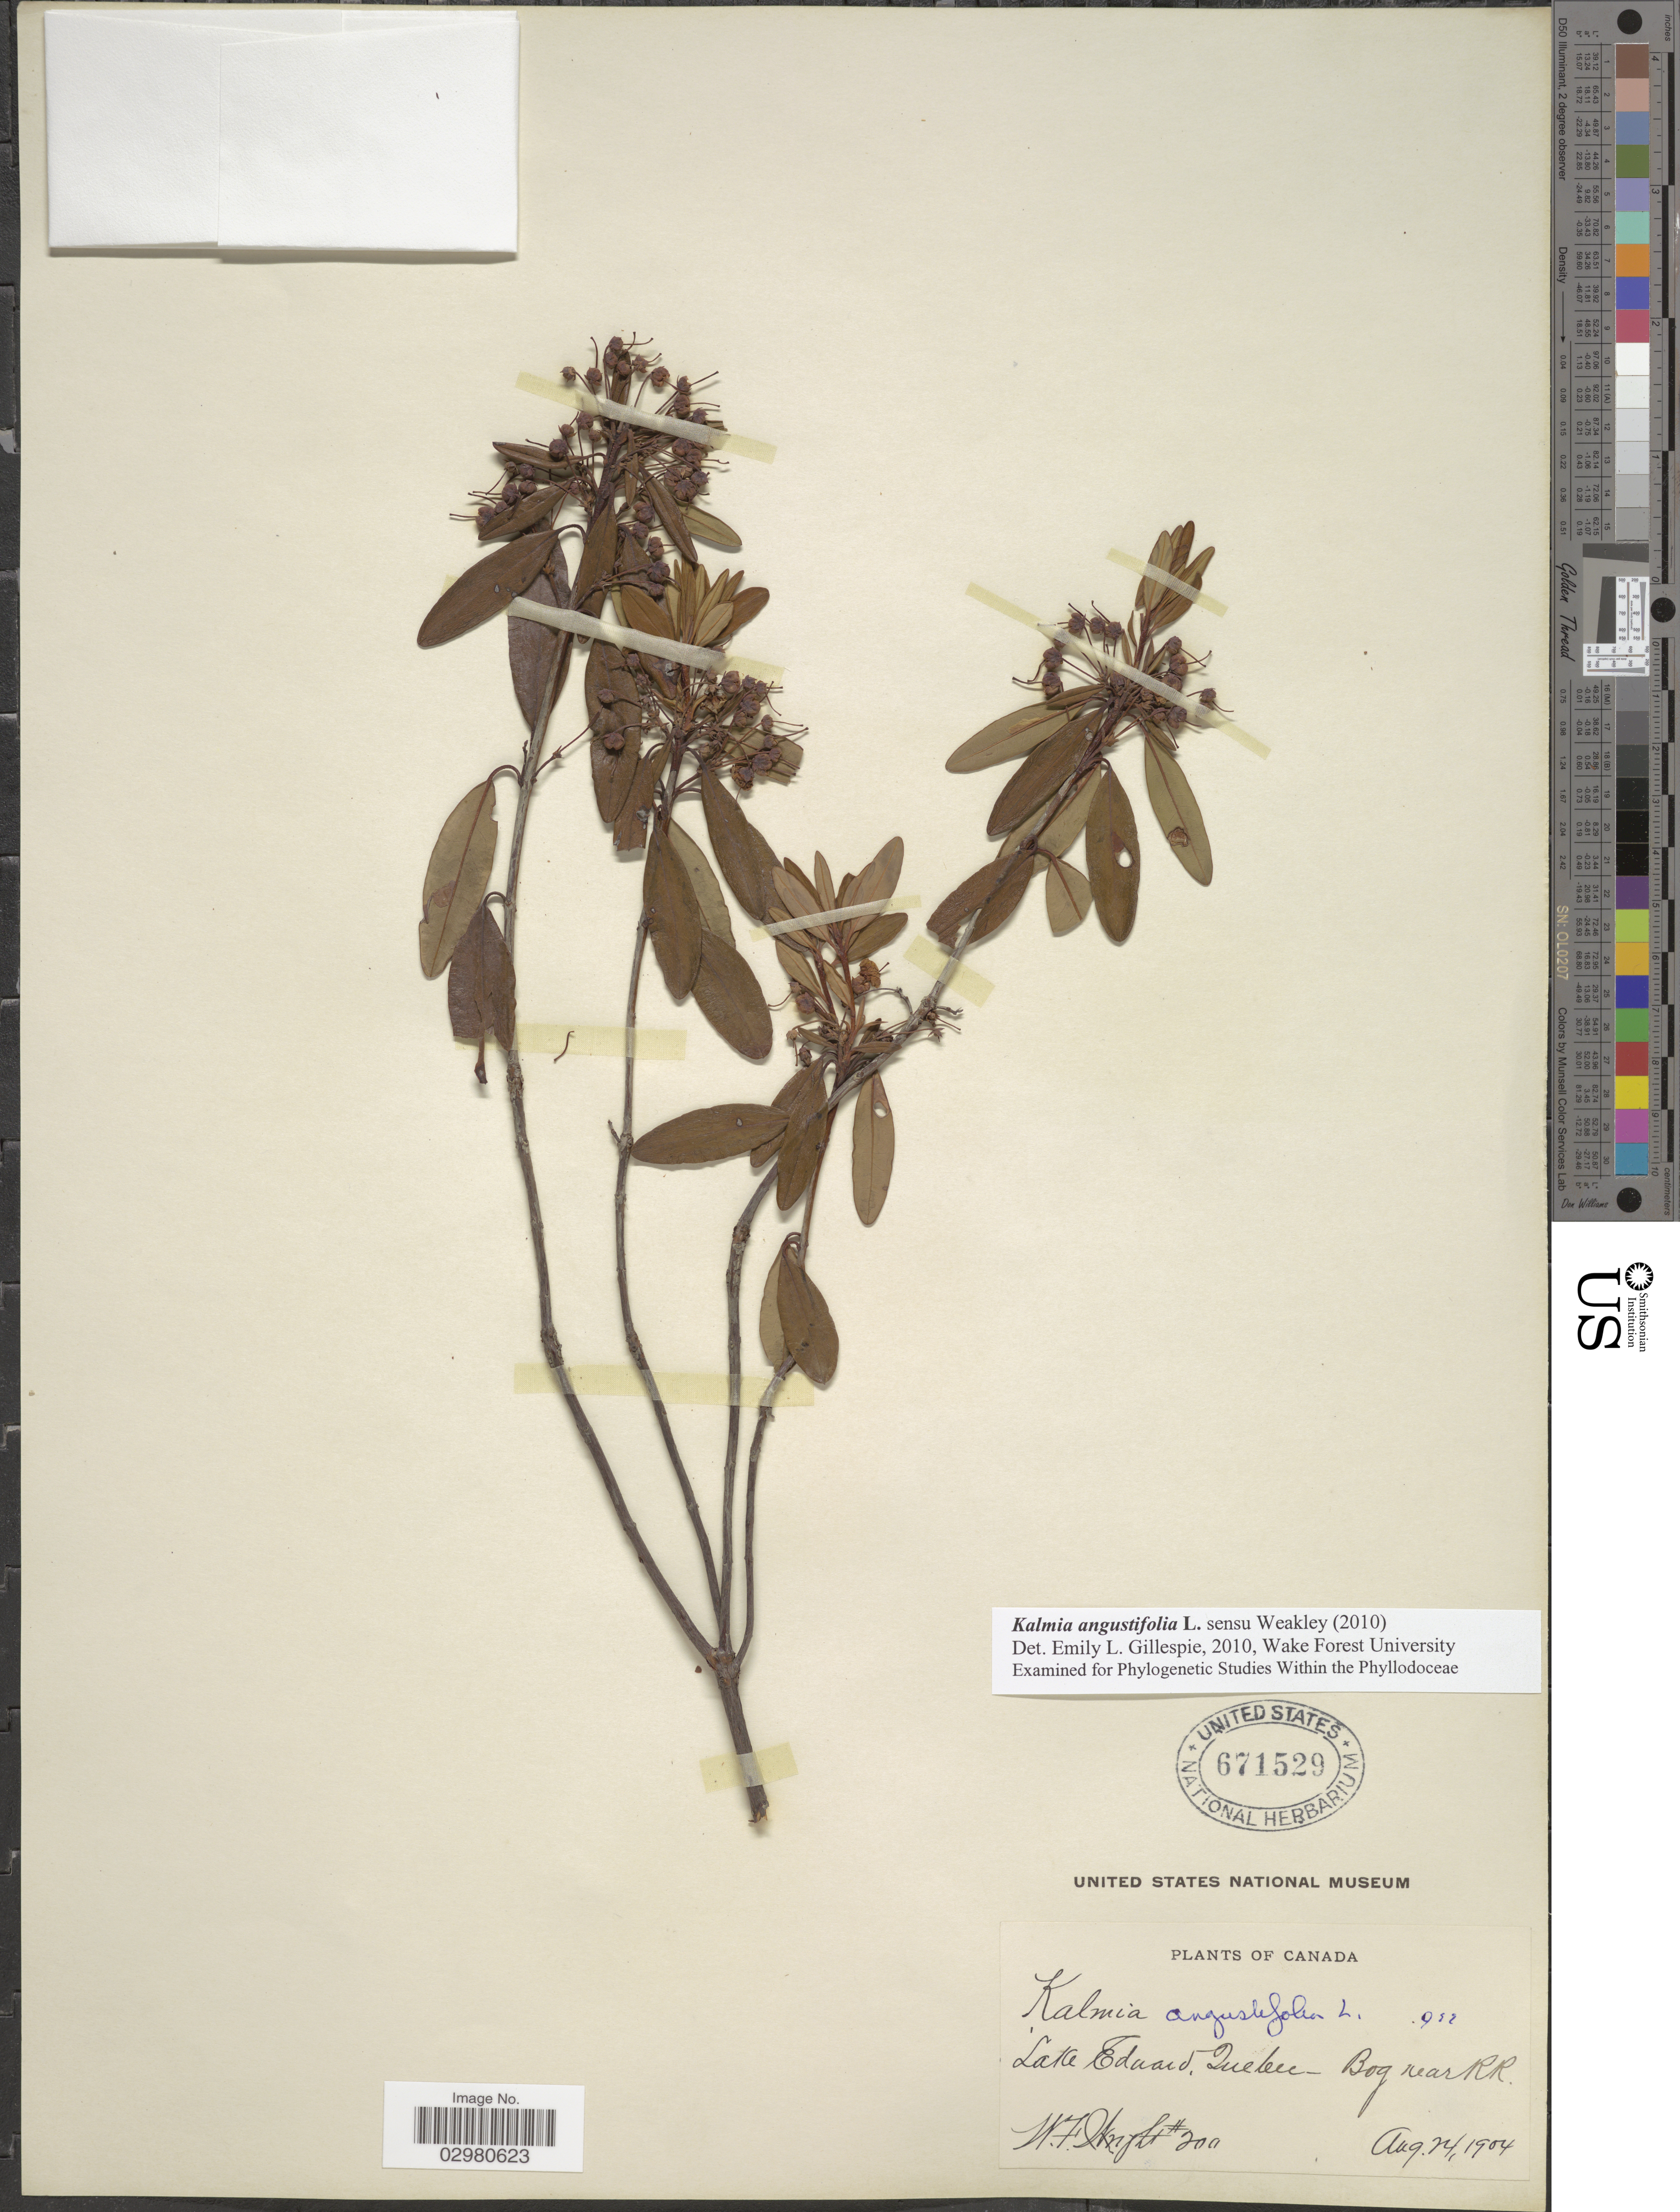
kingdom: Plantae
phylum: Tracheophyta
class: Magnoliopsida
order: Ericales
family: Ericaceae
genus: Kalmia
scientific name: Kalmia angustifolia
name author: L.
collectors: W. F. Wright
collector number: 200*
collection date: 1904-08-24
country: Canada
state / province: Quebec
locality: Lake Eduard. Bog near RR.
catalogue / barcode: US 671529